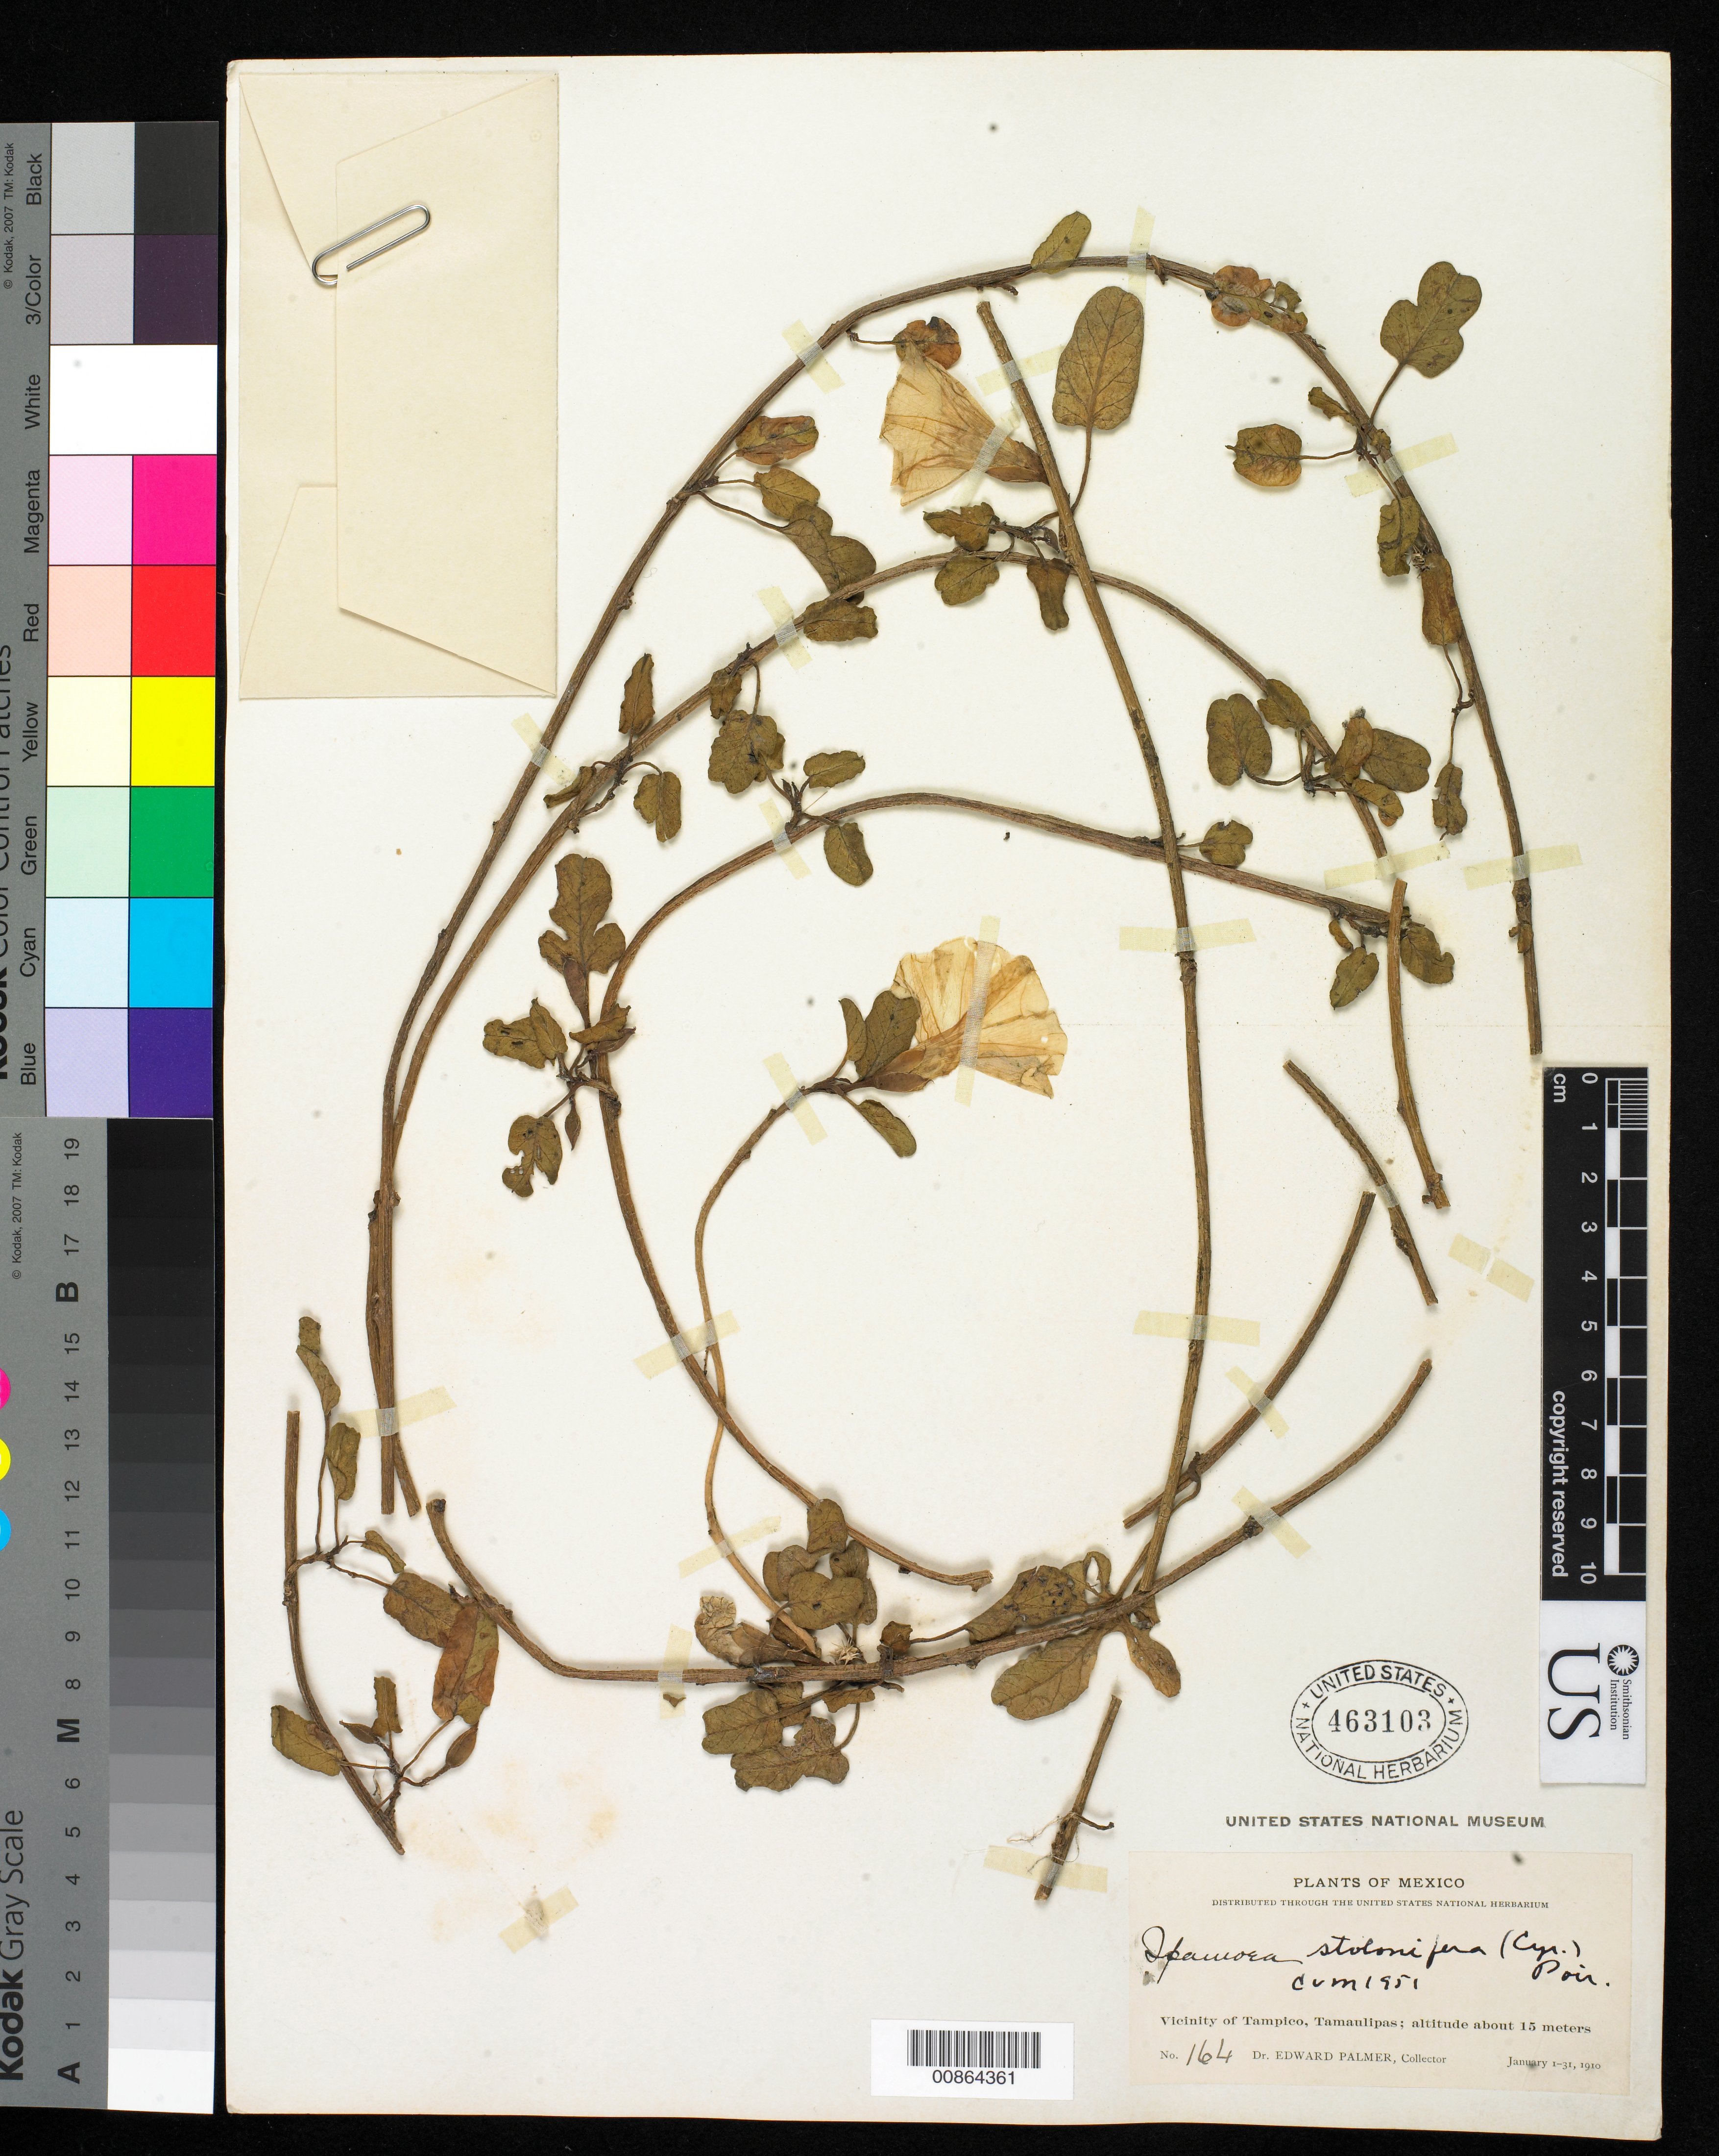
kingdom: Plantae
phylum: Tracheophyta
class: Magnoliopsida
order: Solanales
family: Convolvulaceae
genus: Ipomoea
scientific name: Ipomoea imperati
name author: (Vahl) Griseb.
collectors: E. Palmer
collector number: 164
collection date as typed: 01 Jan 1910 to 31 Jan 1910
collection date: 1910-01-01/1910-01-31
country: Mexico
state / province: Tamaulipas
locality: Vicinity of Tampico, Tamaulipas.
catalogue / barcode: US 463103